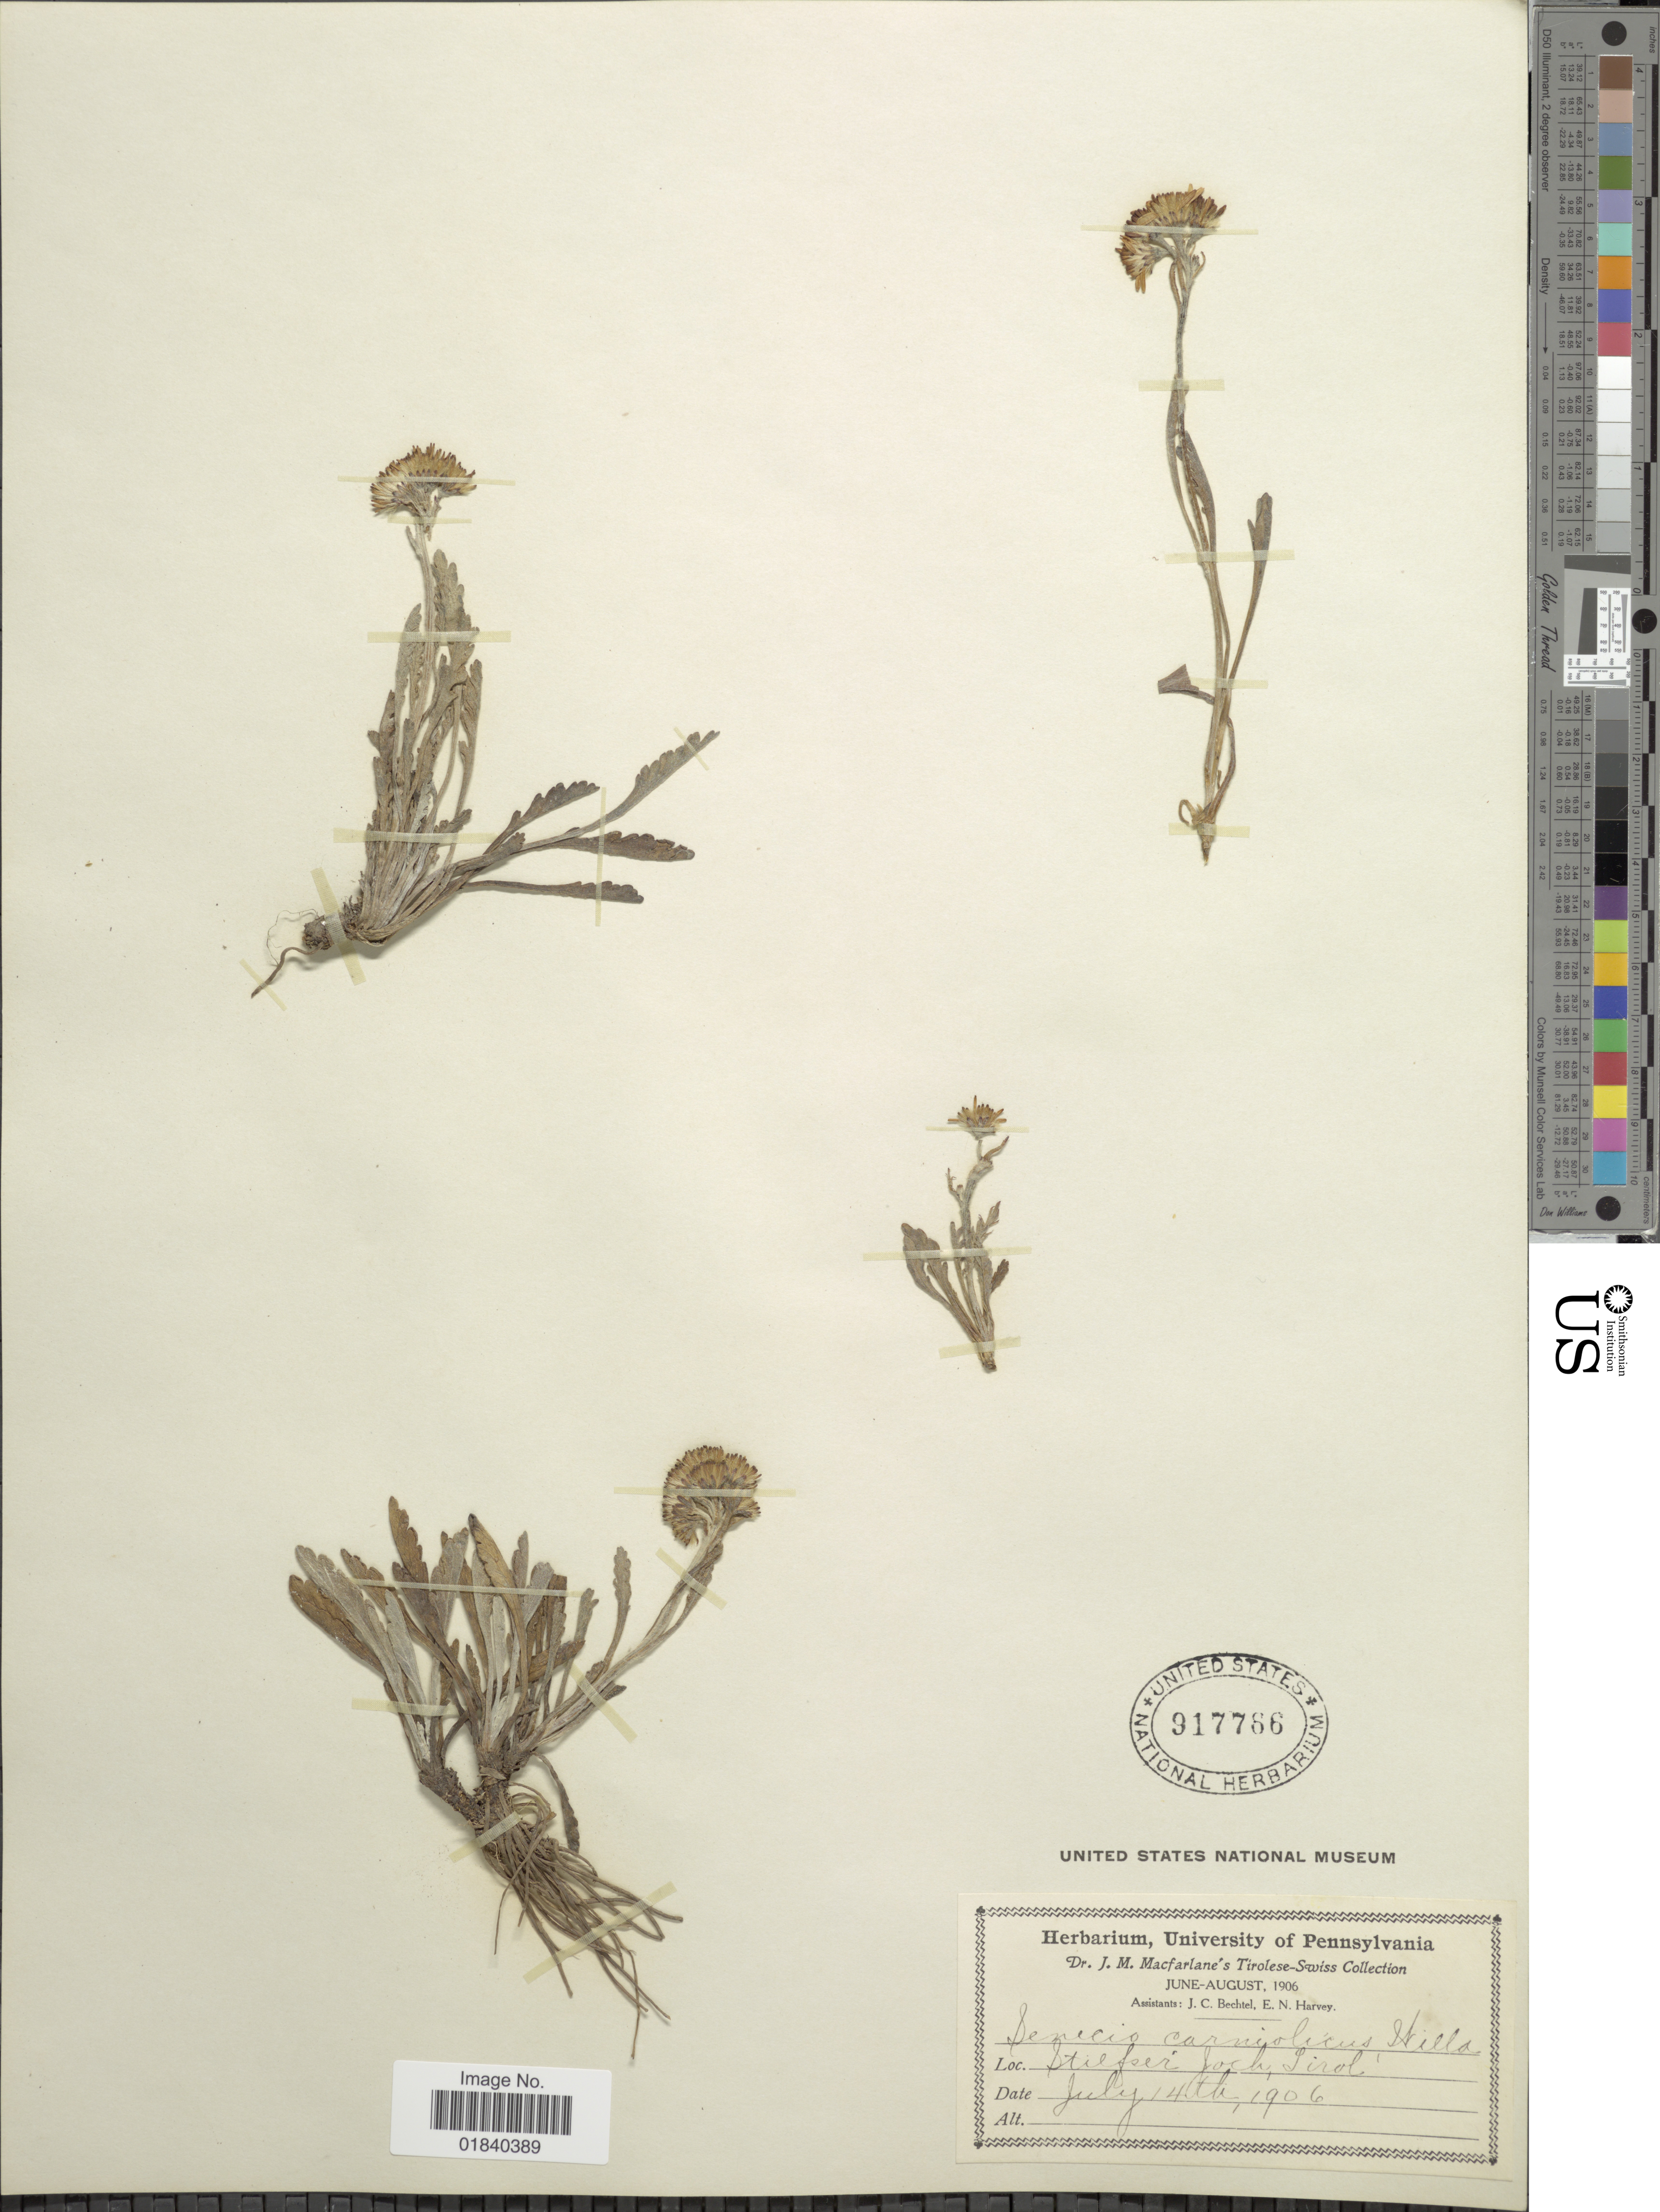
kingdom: Plantae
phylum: Tracheophyta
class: Magnoliopsida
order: Asterales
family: Asteraceae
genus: Jacobaea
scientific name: Jacobaea incana subsp. carniolica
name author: (Willd.) B. Nord. & Greuter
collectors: J. Macfarlane, J. Bechtel & E. Harvey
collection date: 1906-07-14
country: Italy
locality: Tirolese-Swiss. Stilfser Joch, Tirol.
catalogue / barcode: US 917766